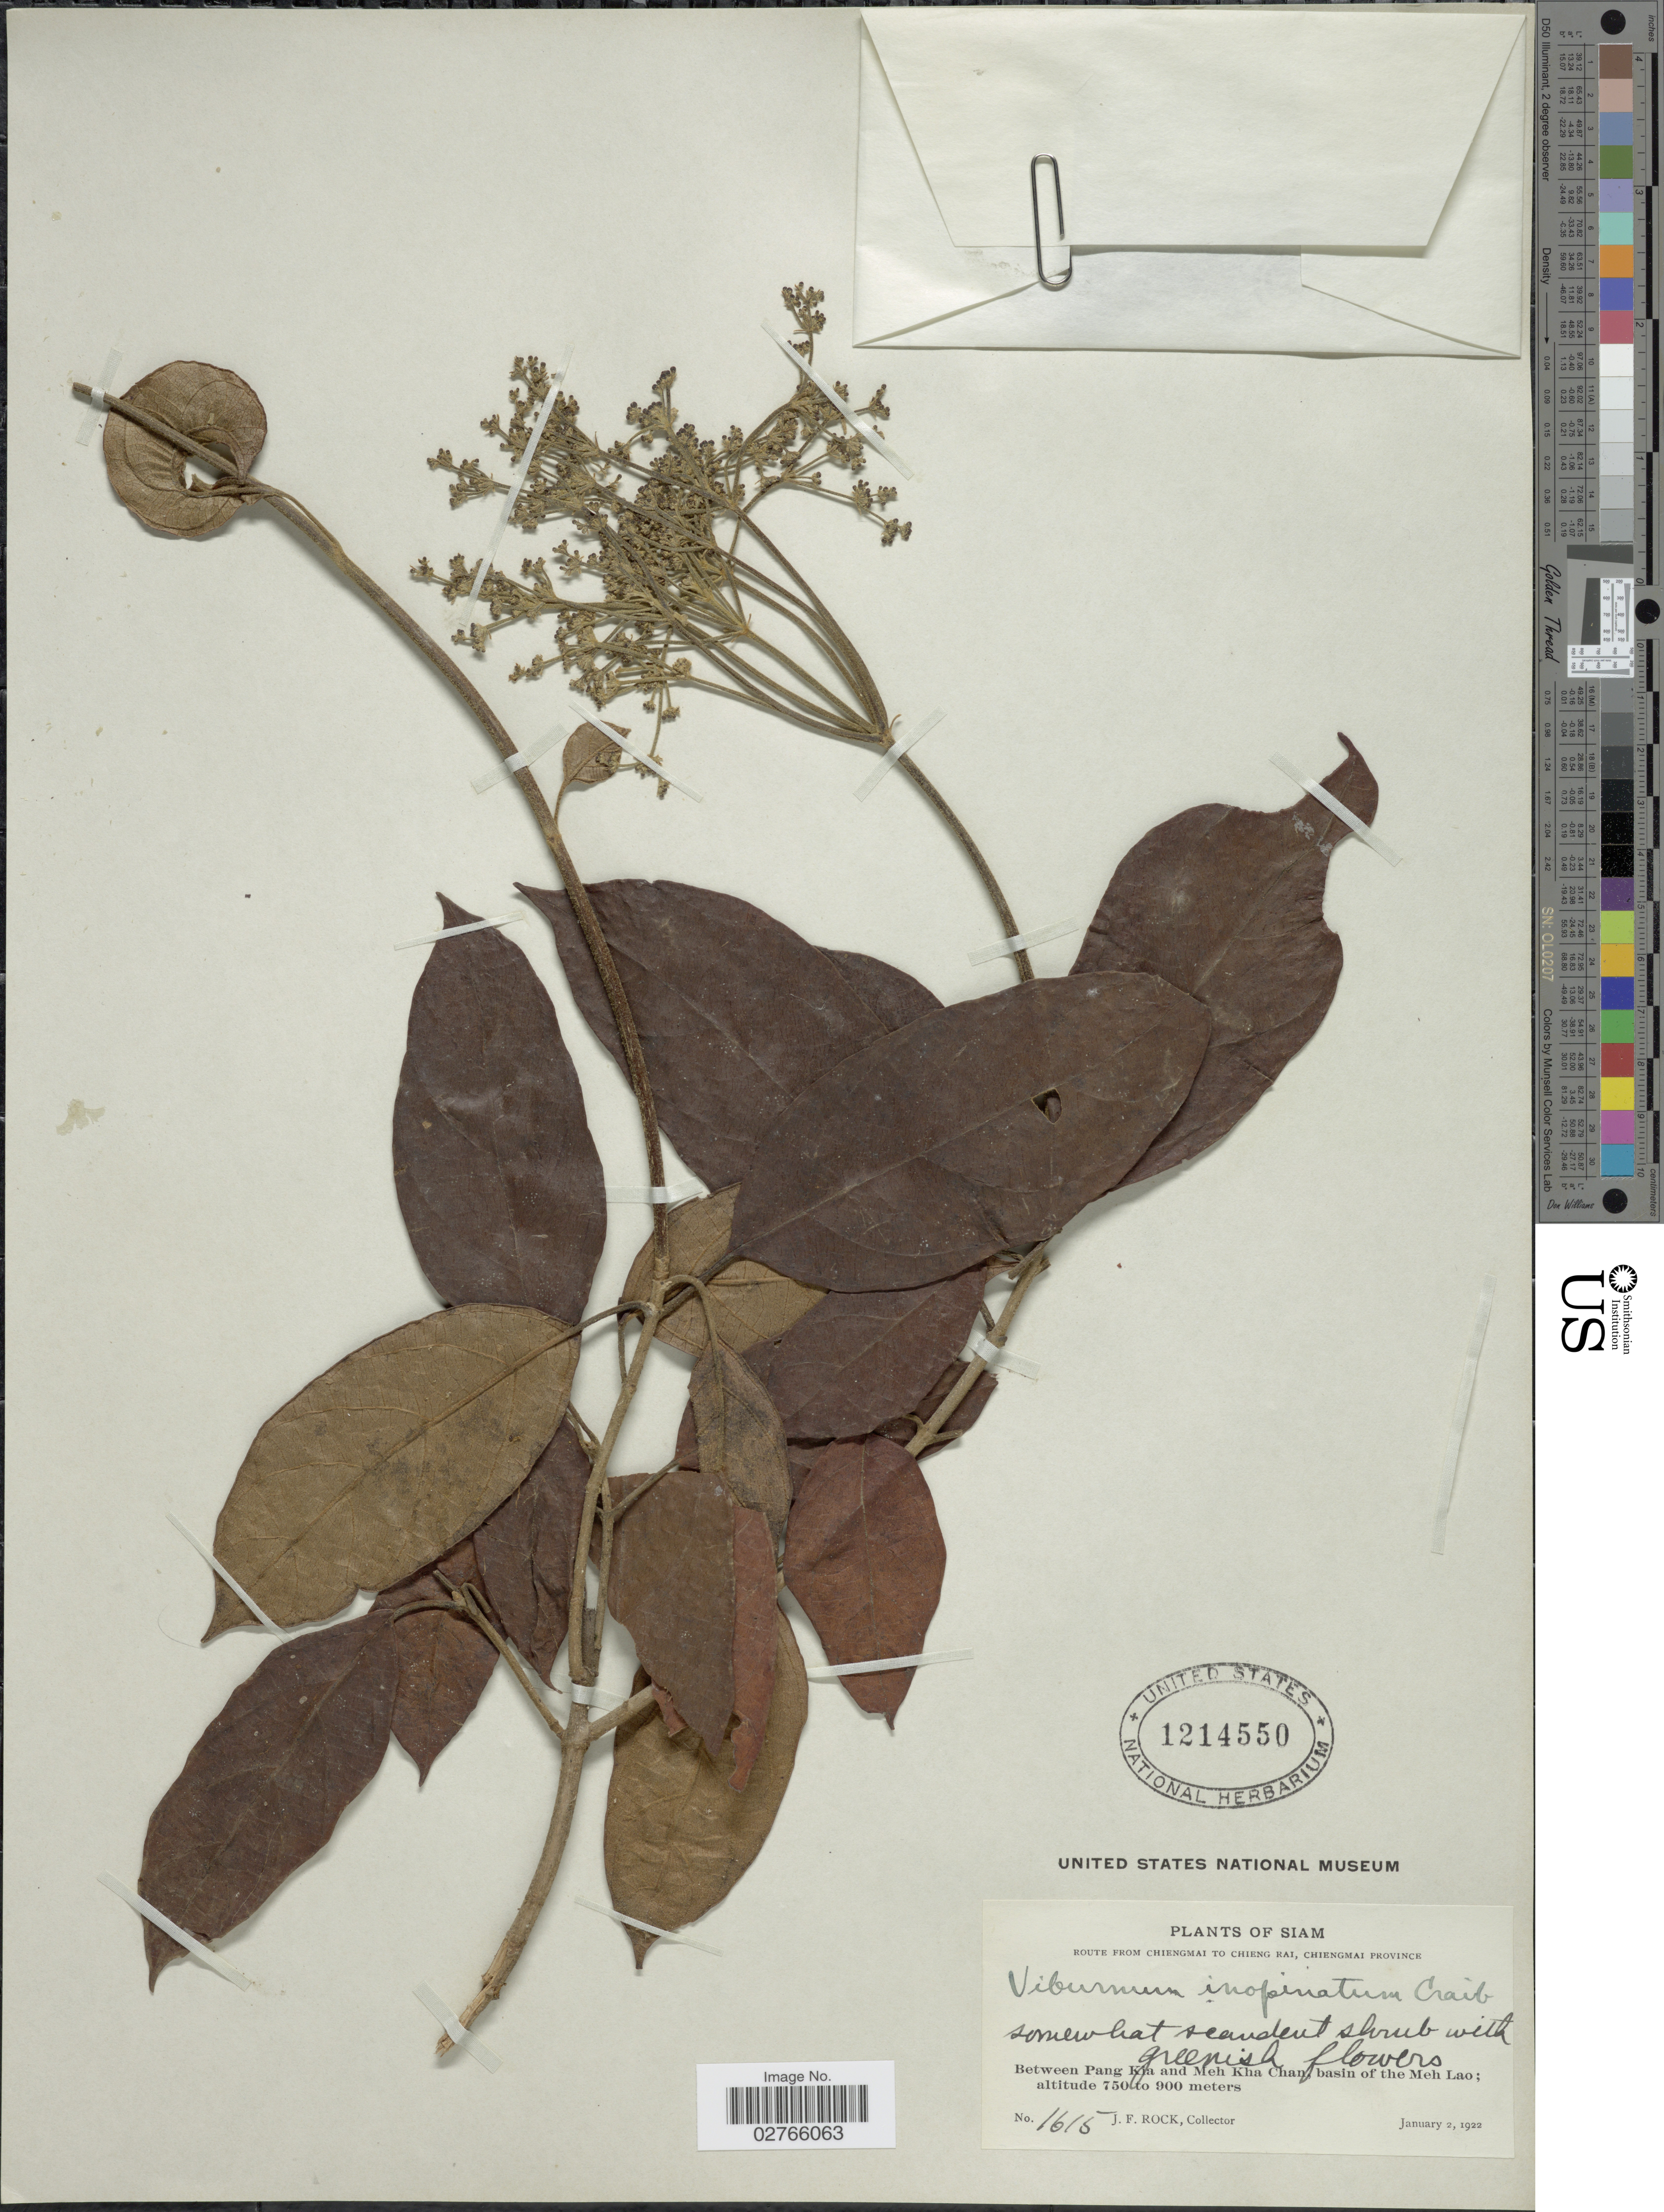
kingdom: Plantae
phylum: Tracheophyta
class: Magnoliopsida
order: Dipsacales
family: Viburnaceae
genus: Viburnum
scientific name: Viburnum inopinatum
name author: Craib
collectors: J. Rock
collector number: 1615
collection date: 1922-01-02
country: Thailand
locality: Siam, Route from Chiengmai to Chieng Rai, Chiengmai Province, Between Pang Kia and Meh Kha Chan, basin of the Meh Lao.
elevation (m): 750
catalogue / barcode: US 1214550